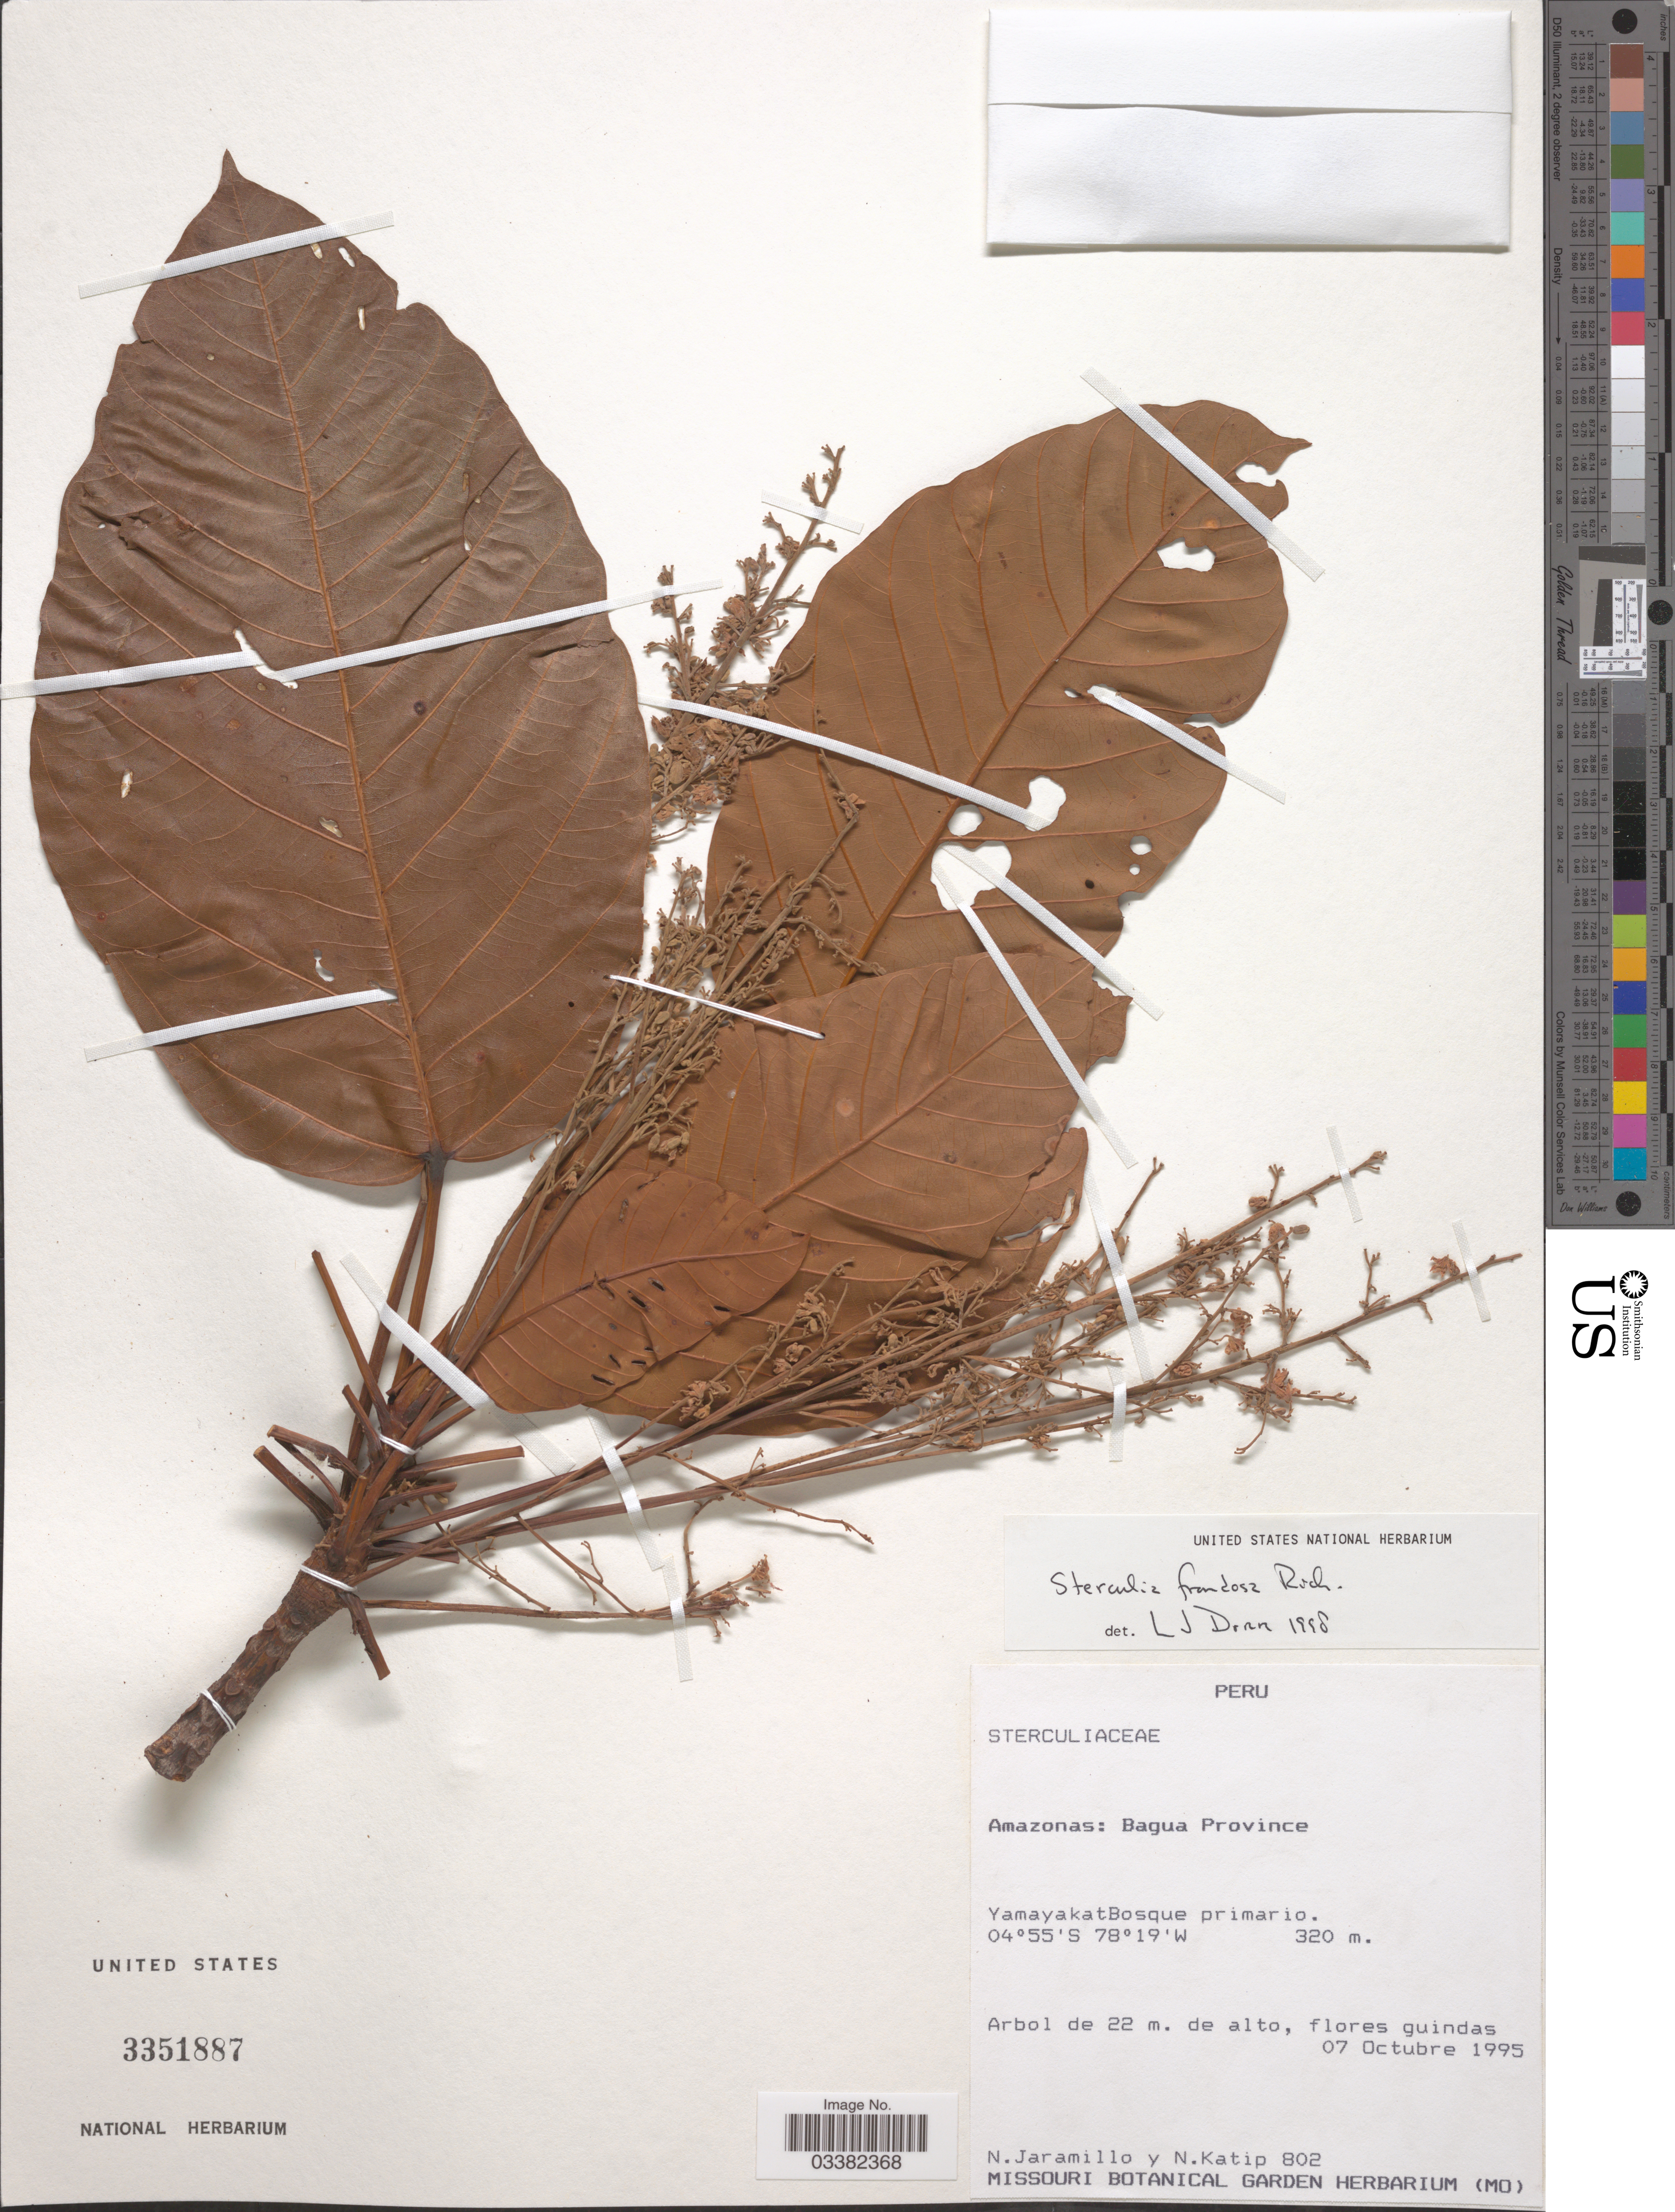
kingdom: Plantae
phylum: Tracheophyta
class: Magnoliopsida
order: Malvales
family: Malvaceae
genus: Sterculia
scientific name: Sterculia frondosa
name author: Rich.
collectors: N. Jaramillo & N. Katip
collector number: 802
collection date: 1995-10-07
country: Peru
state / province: Amazonas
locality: Bagua Province. Yamayakat Bosque primario.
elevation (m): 320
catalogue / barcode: US 3351887